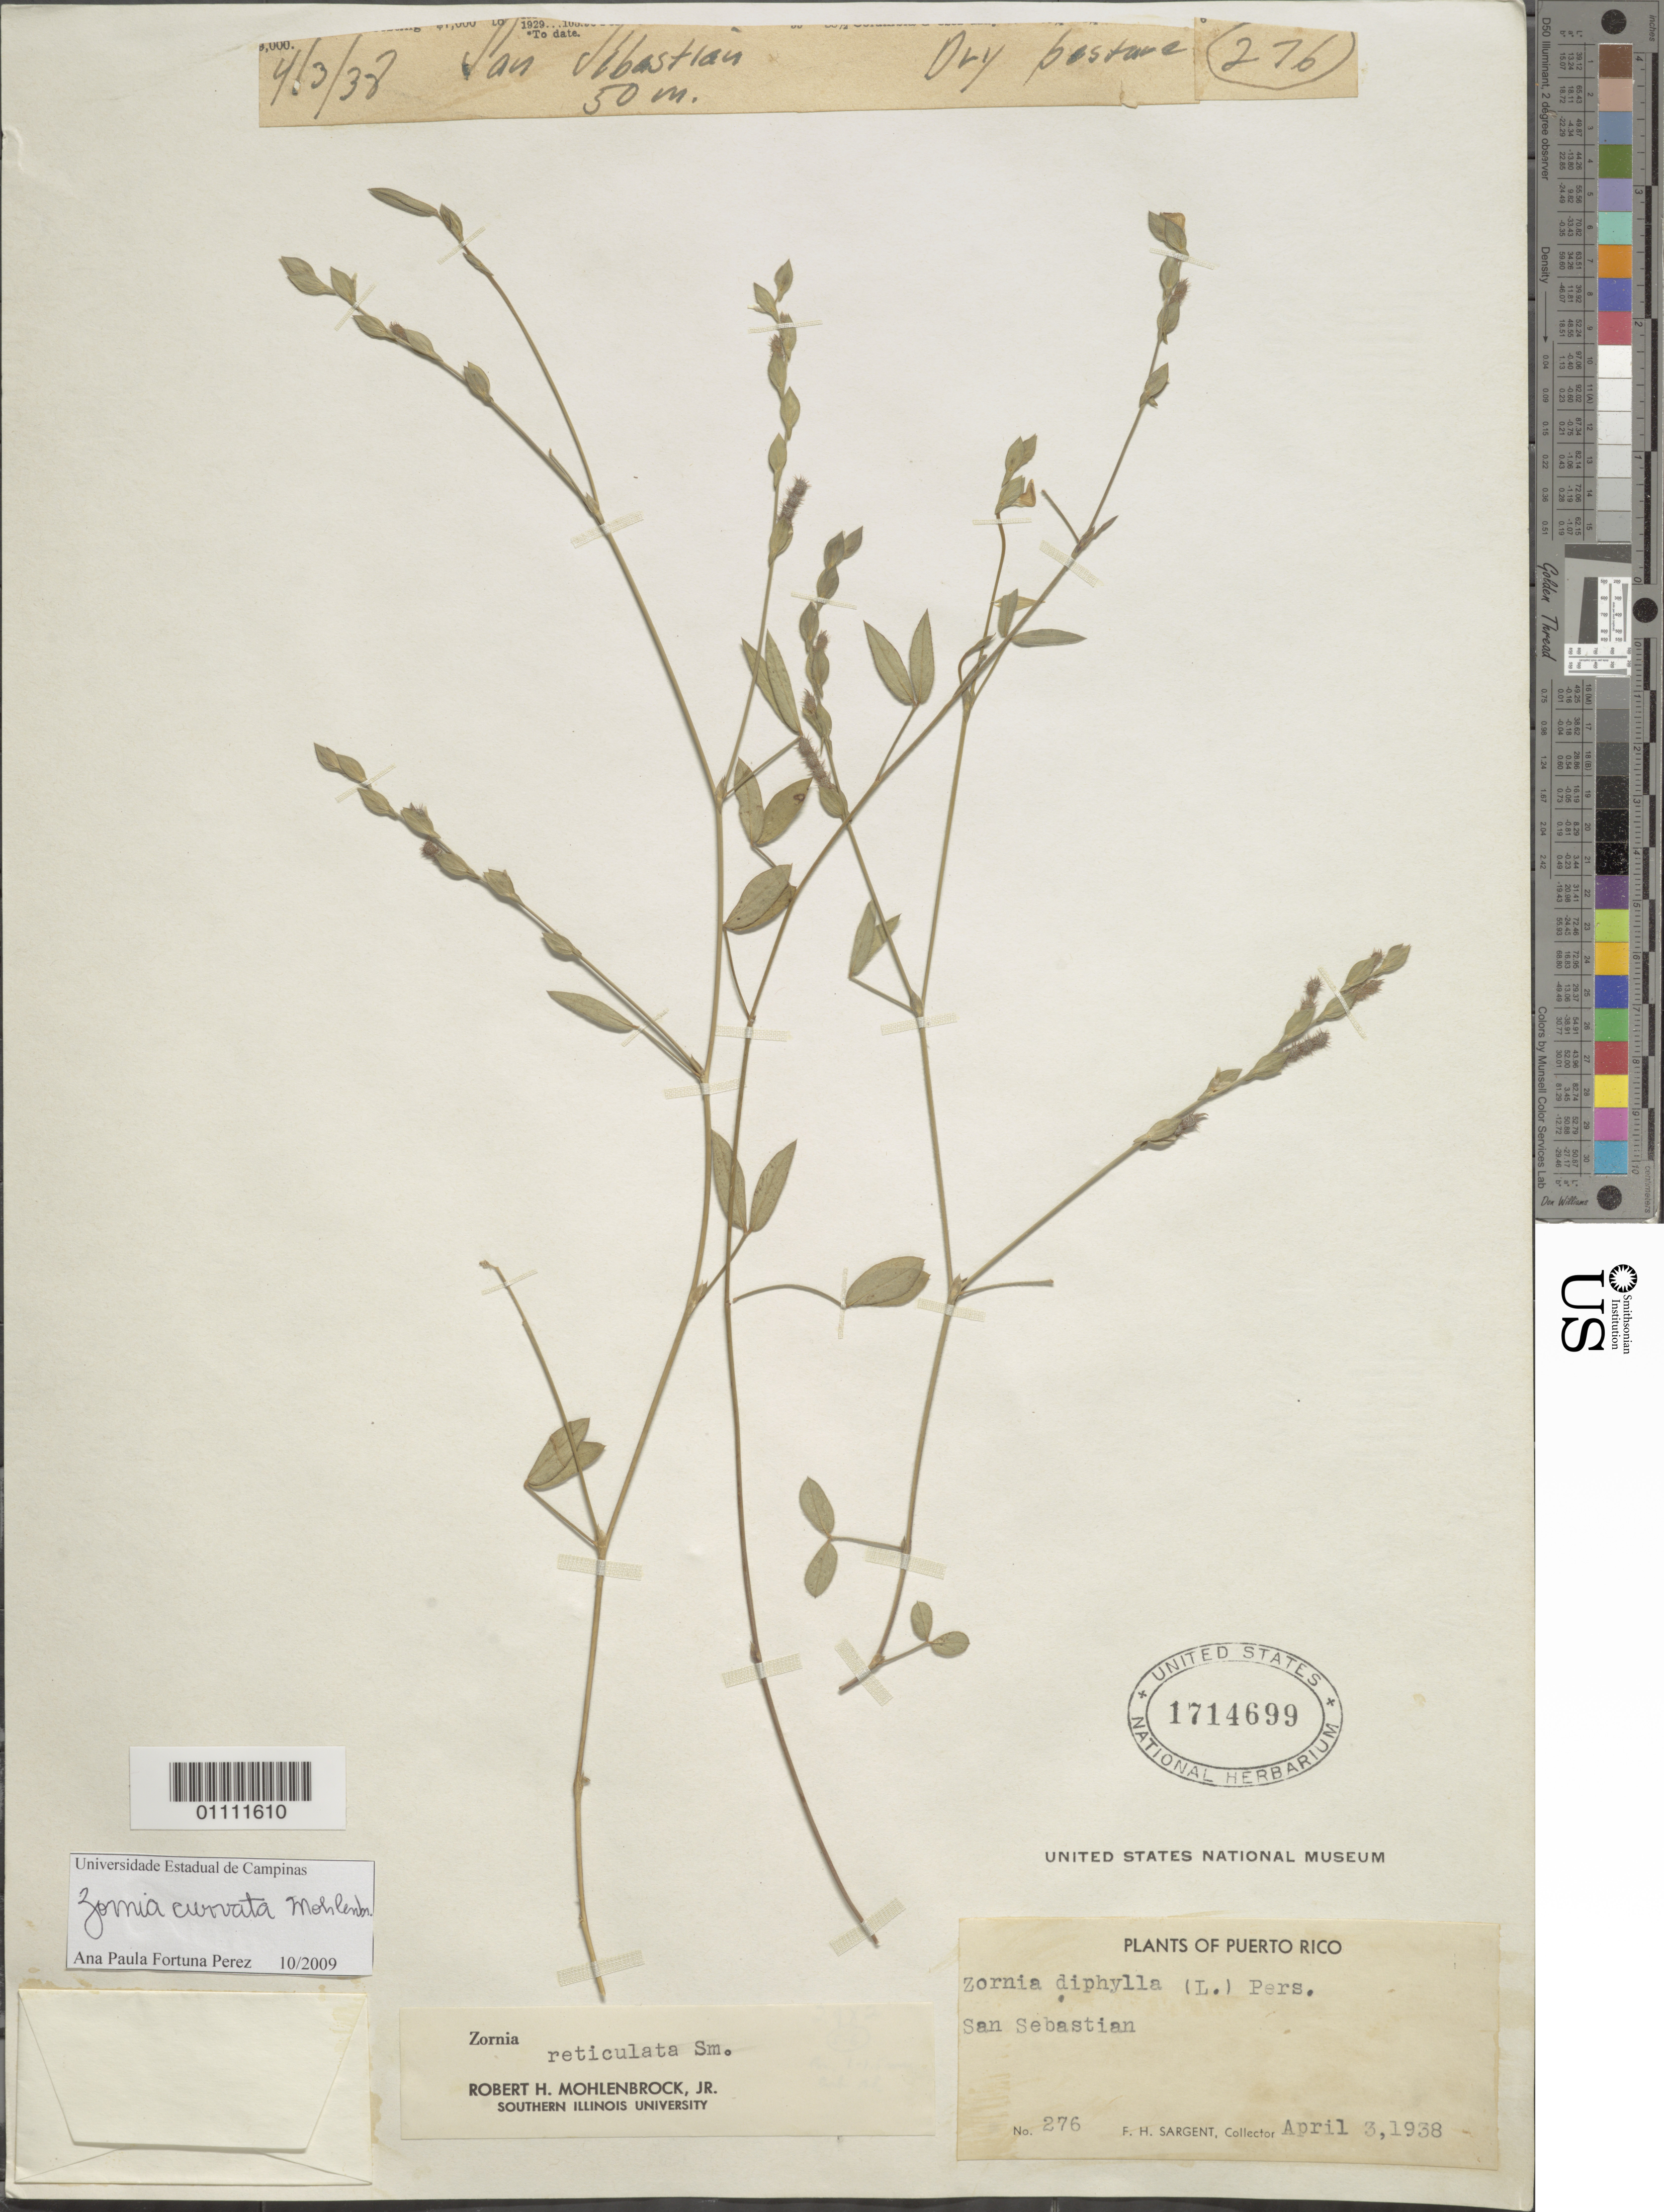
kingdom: Plantae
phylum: Tracheophyta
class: Magnoliopsida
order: Fabales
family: Fabaceae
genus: Zornia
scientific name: Zornia curvata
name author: Mohlenbr.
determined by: Fortuna-Perez, Ana Paula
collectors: F. H. Sargent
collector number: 276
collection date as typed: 03 Apr 1938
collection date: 1938-04-03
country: Puerto Rico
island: Puerto Rico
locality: San Sebastian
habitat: Dry pasture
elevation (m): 50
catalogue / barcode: US 1714699